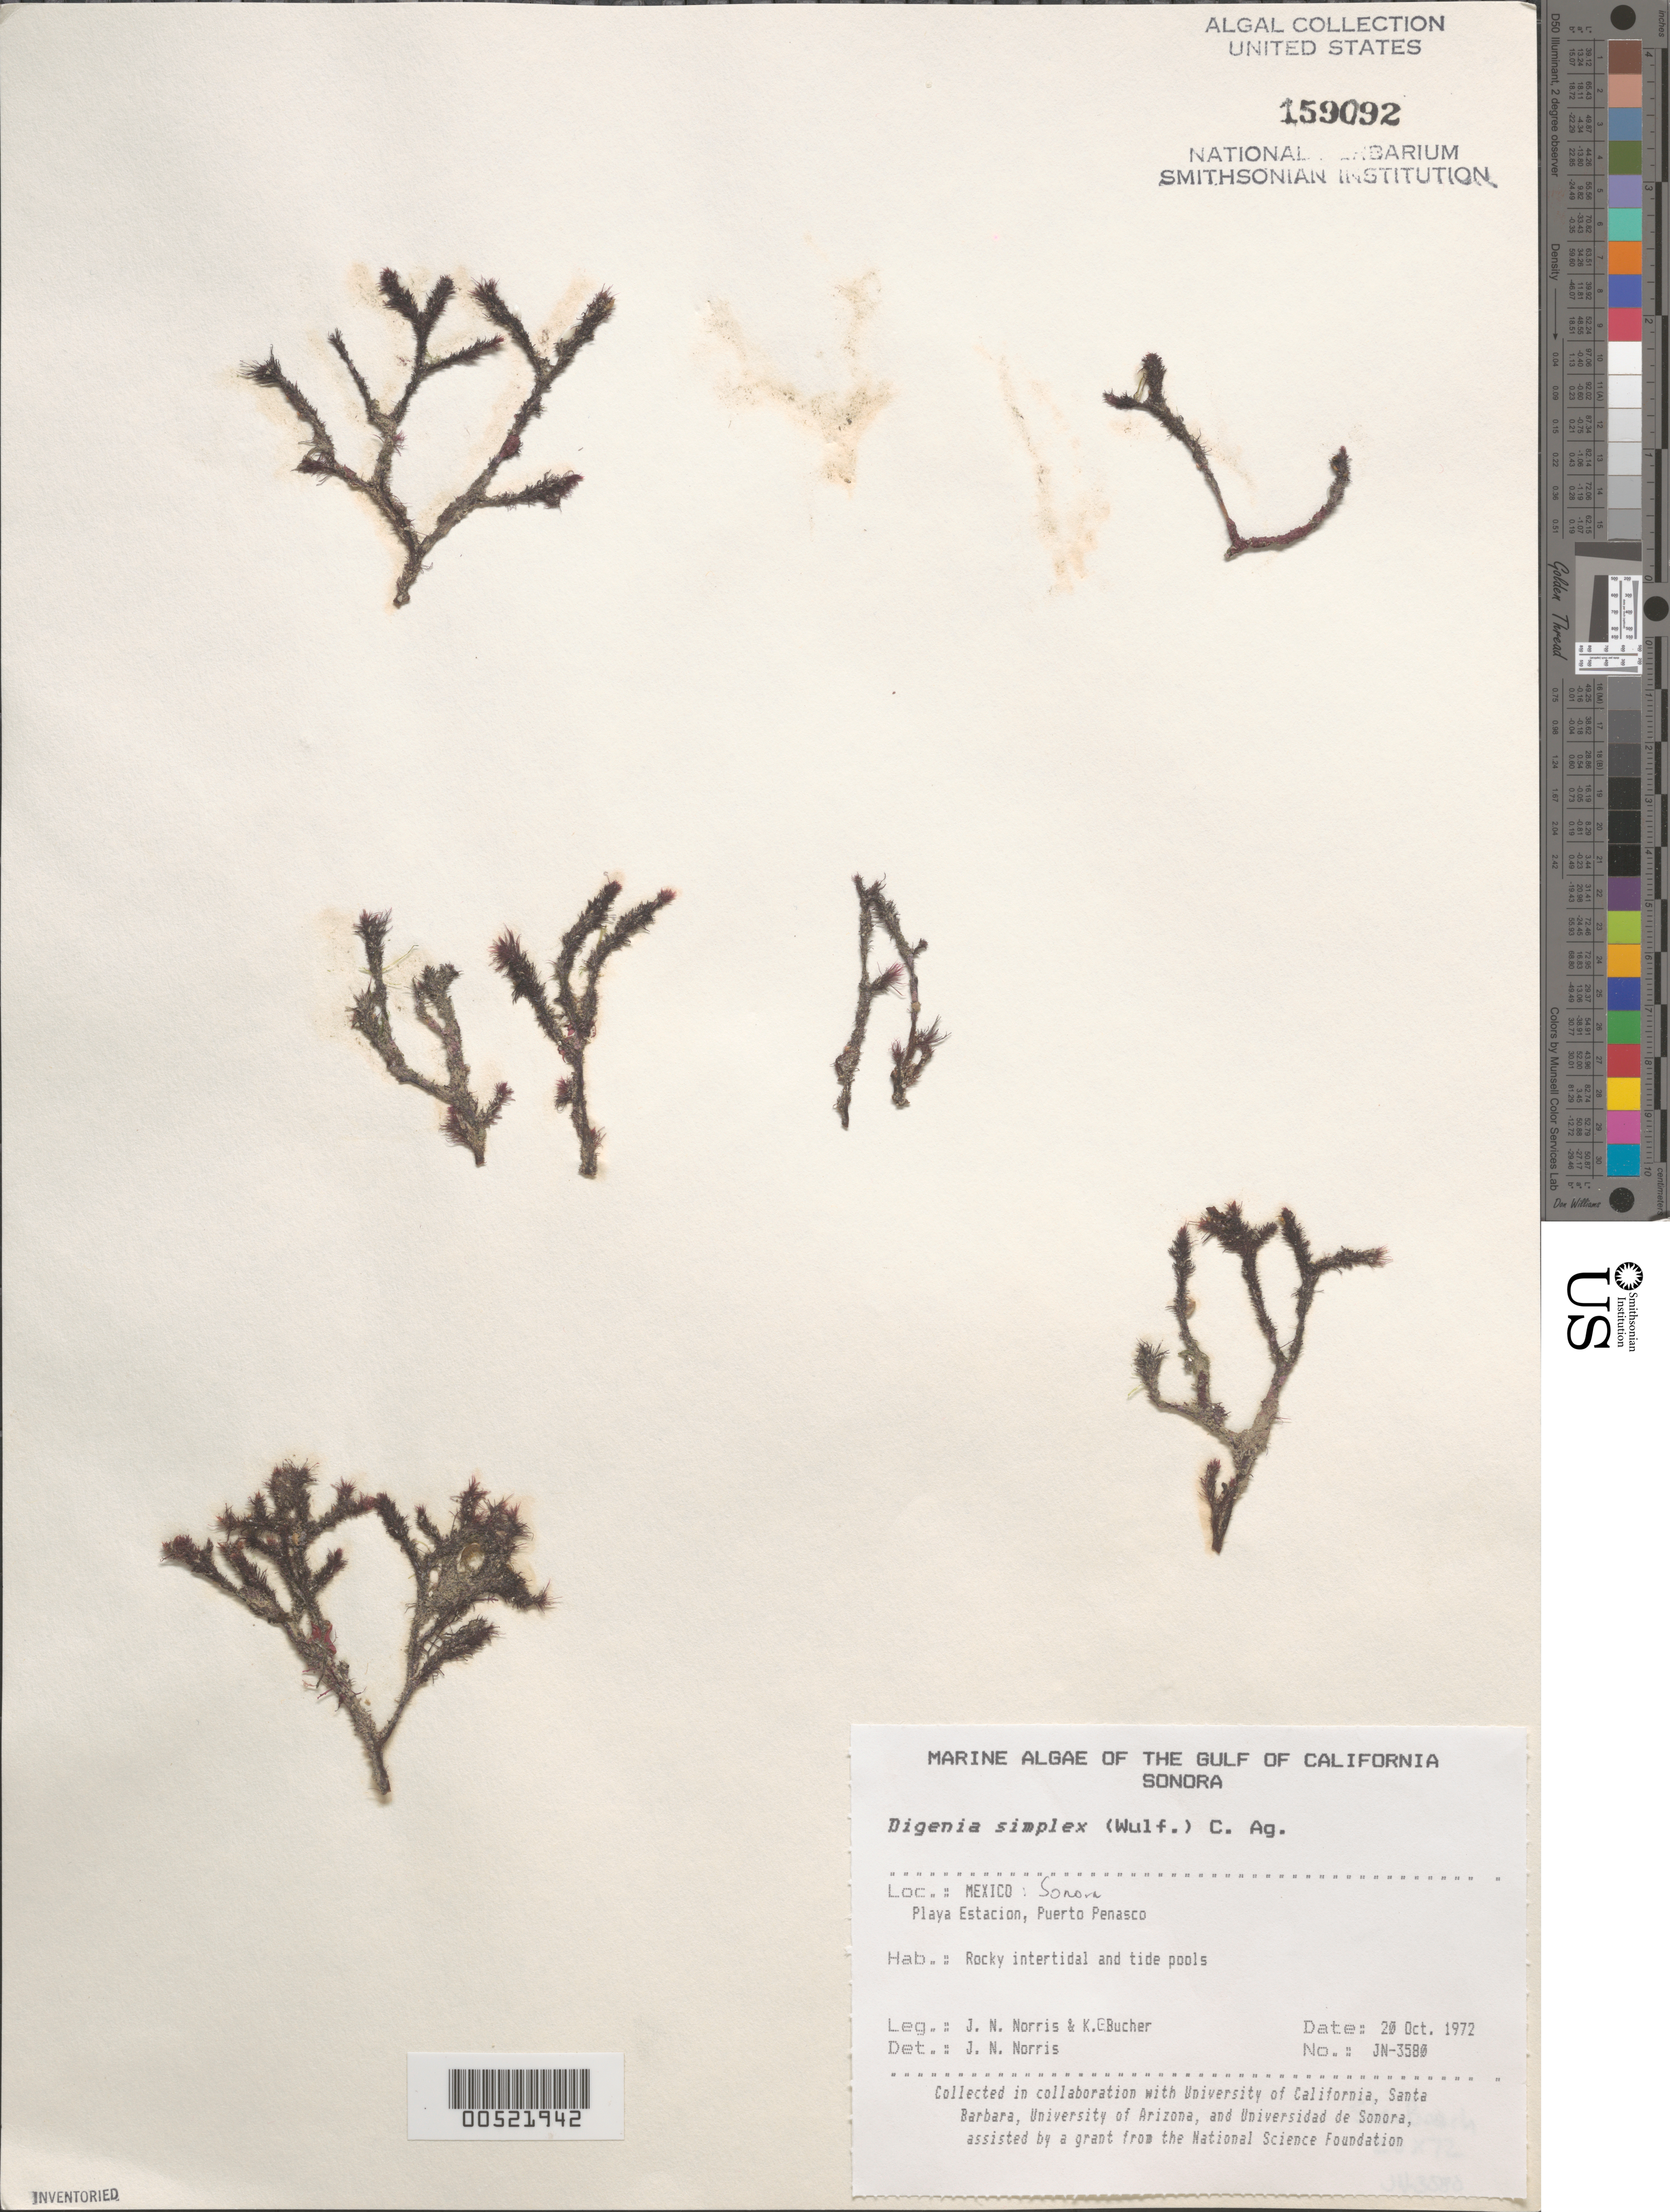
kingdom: Plantae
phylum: Rhodophyta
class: Florideophyceae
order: Ceramiales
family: Rhodomelaceae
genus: Digenea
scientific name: Digenea simplex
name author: (Wulfen) C. Agardh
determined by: Norris, James N.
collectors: J. N. Norris & K. E. Bucher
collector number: JN-3580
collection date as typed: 20 Oct 1972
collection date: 1972-10-20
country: Mexico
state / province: Sonora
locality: Playa Estacion, Puerto Penasco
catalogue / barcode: US 159092